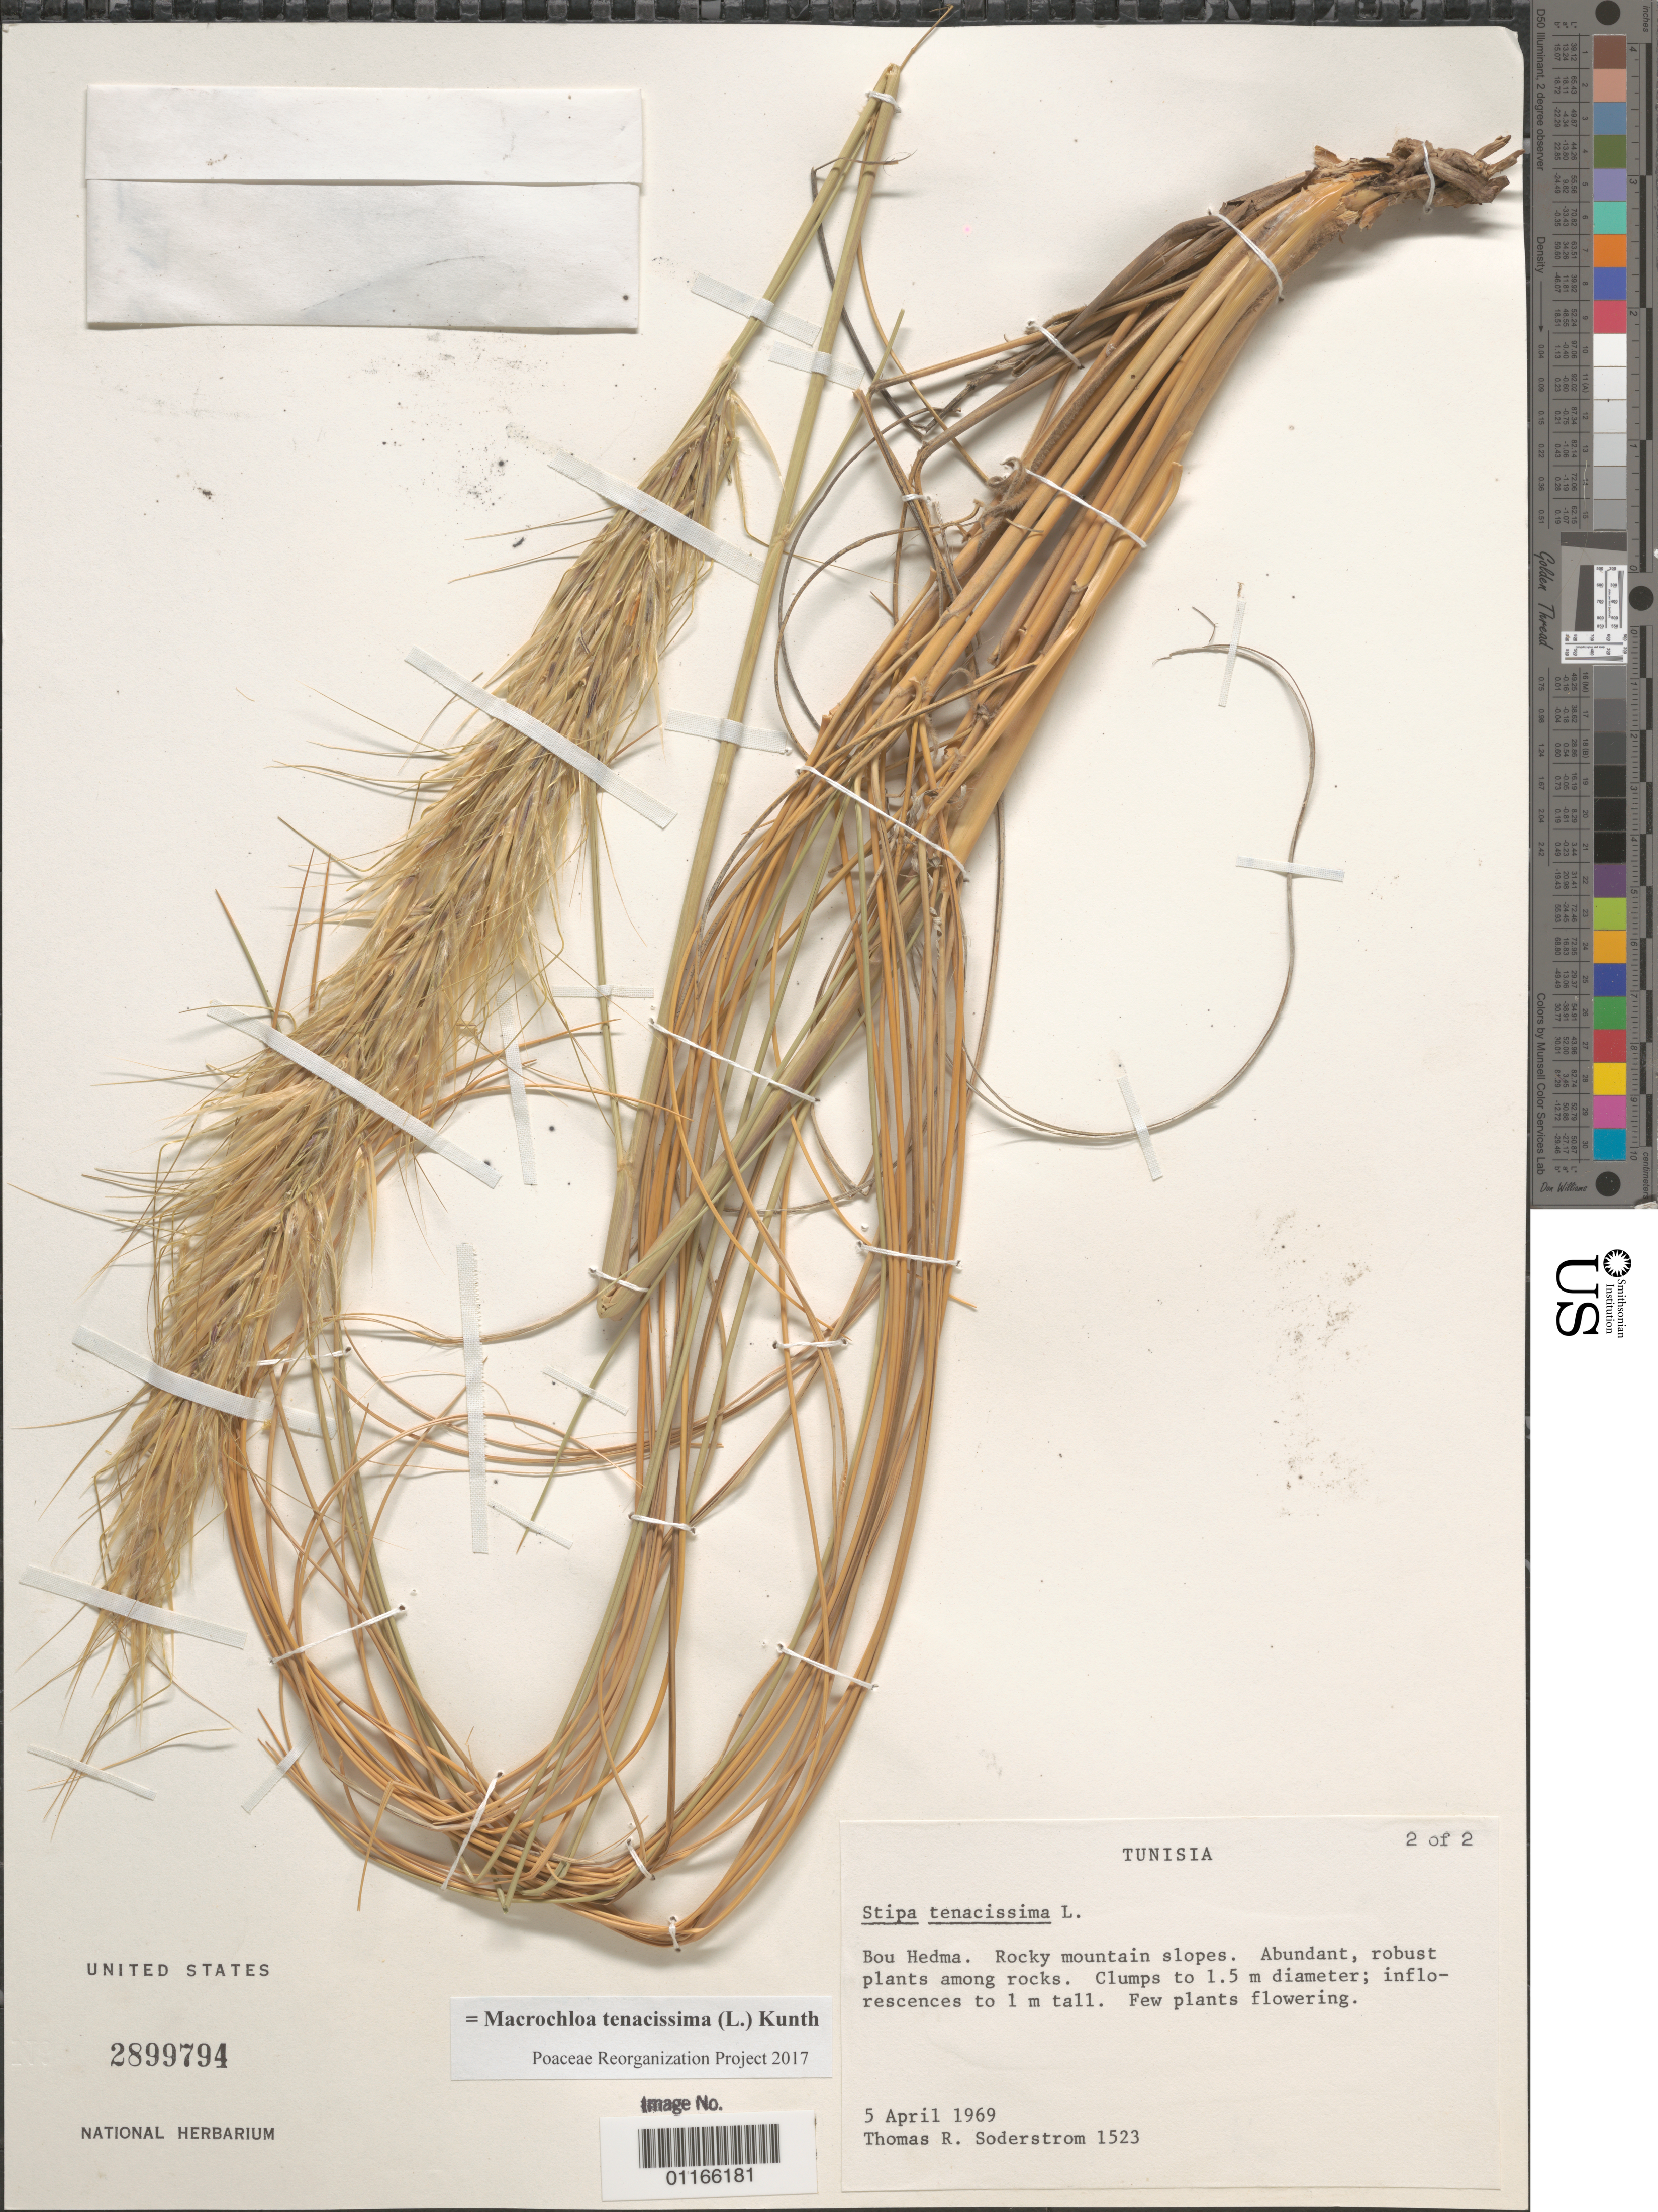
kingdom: Plantae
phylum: Tracheophyta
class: Liliopsida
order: Poales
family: Poaceae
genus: Macrochloa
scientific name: Macrochloa tenacissima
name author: (L.) Kunth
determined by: Poaceae Reorganization Project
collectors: T. R. Soderstrom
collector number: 1523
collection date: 1969-04-05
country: Tunisia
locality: Bou Hedma.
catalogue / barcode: US 2899794